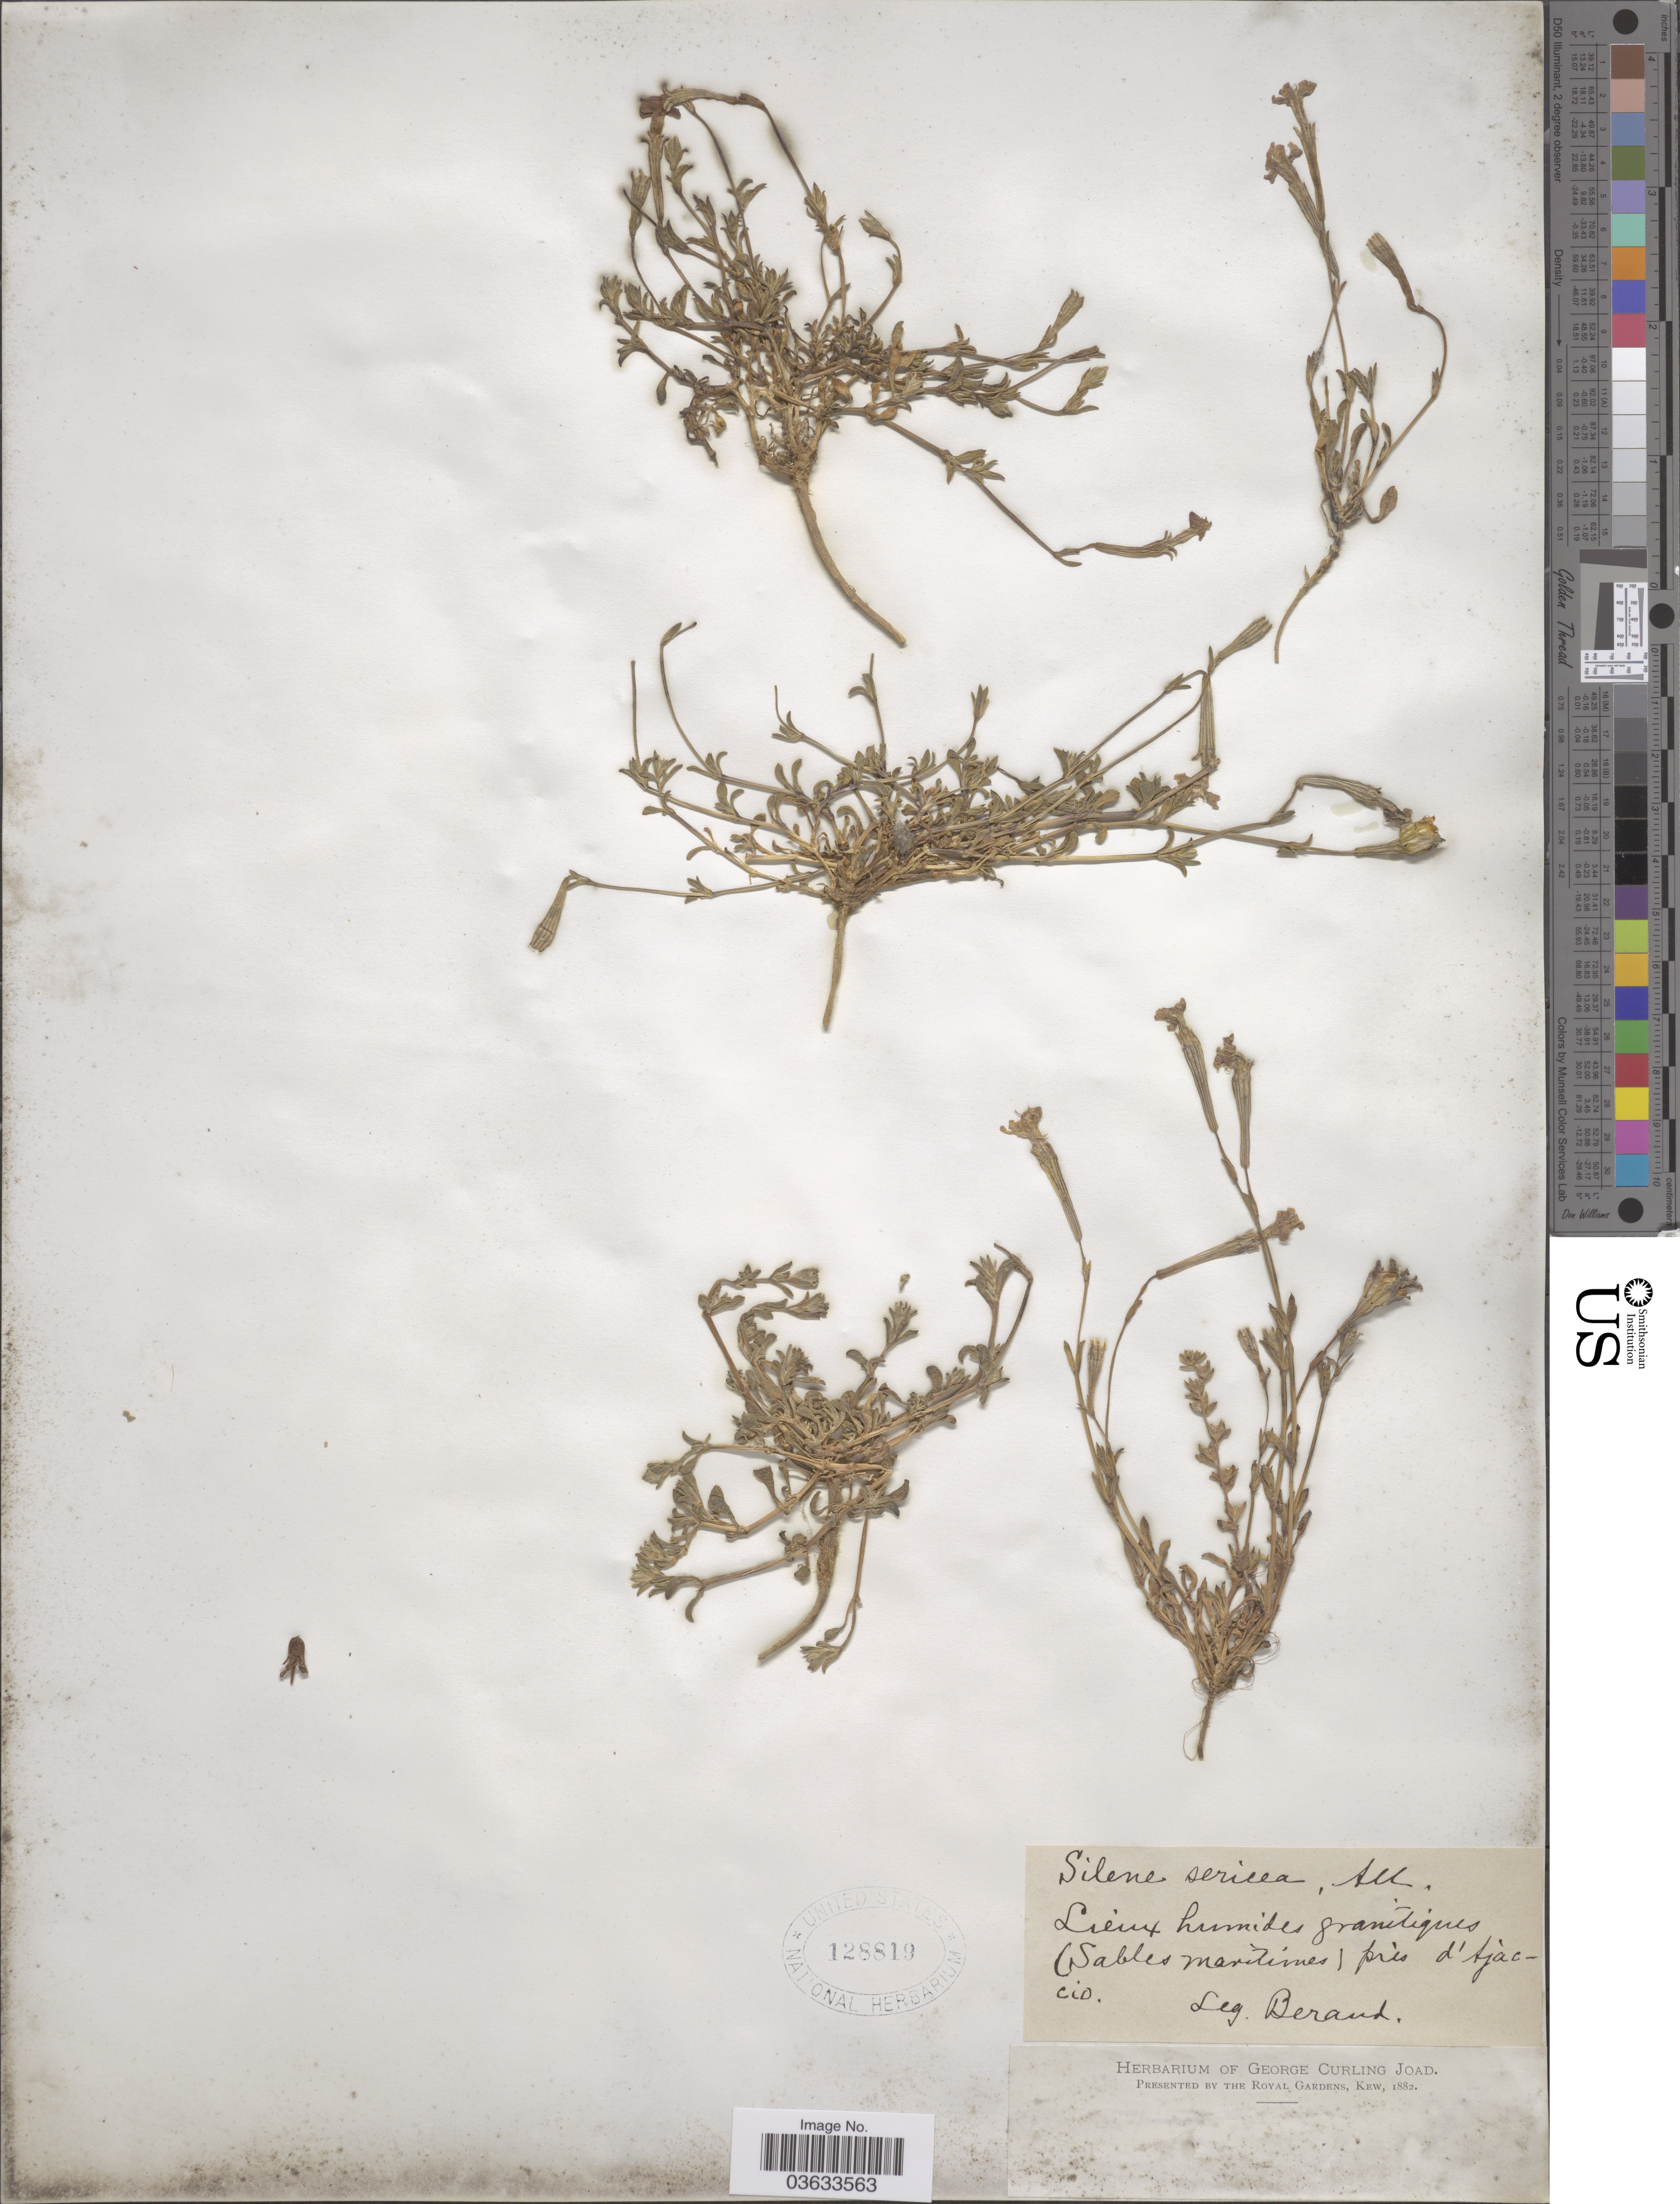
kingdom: Plantae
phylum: Tracheophyta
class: Magnoliopsida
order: Caryophyllales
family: Caryophyllaceae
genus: Silene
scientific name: Silene sericea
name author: All.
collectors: Berault, --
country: France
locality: (Sables maritimes) près d'Ajaccio.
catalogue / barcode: US 128819